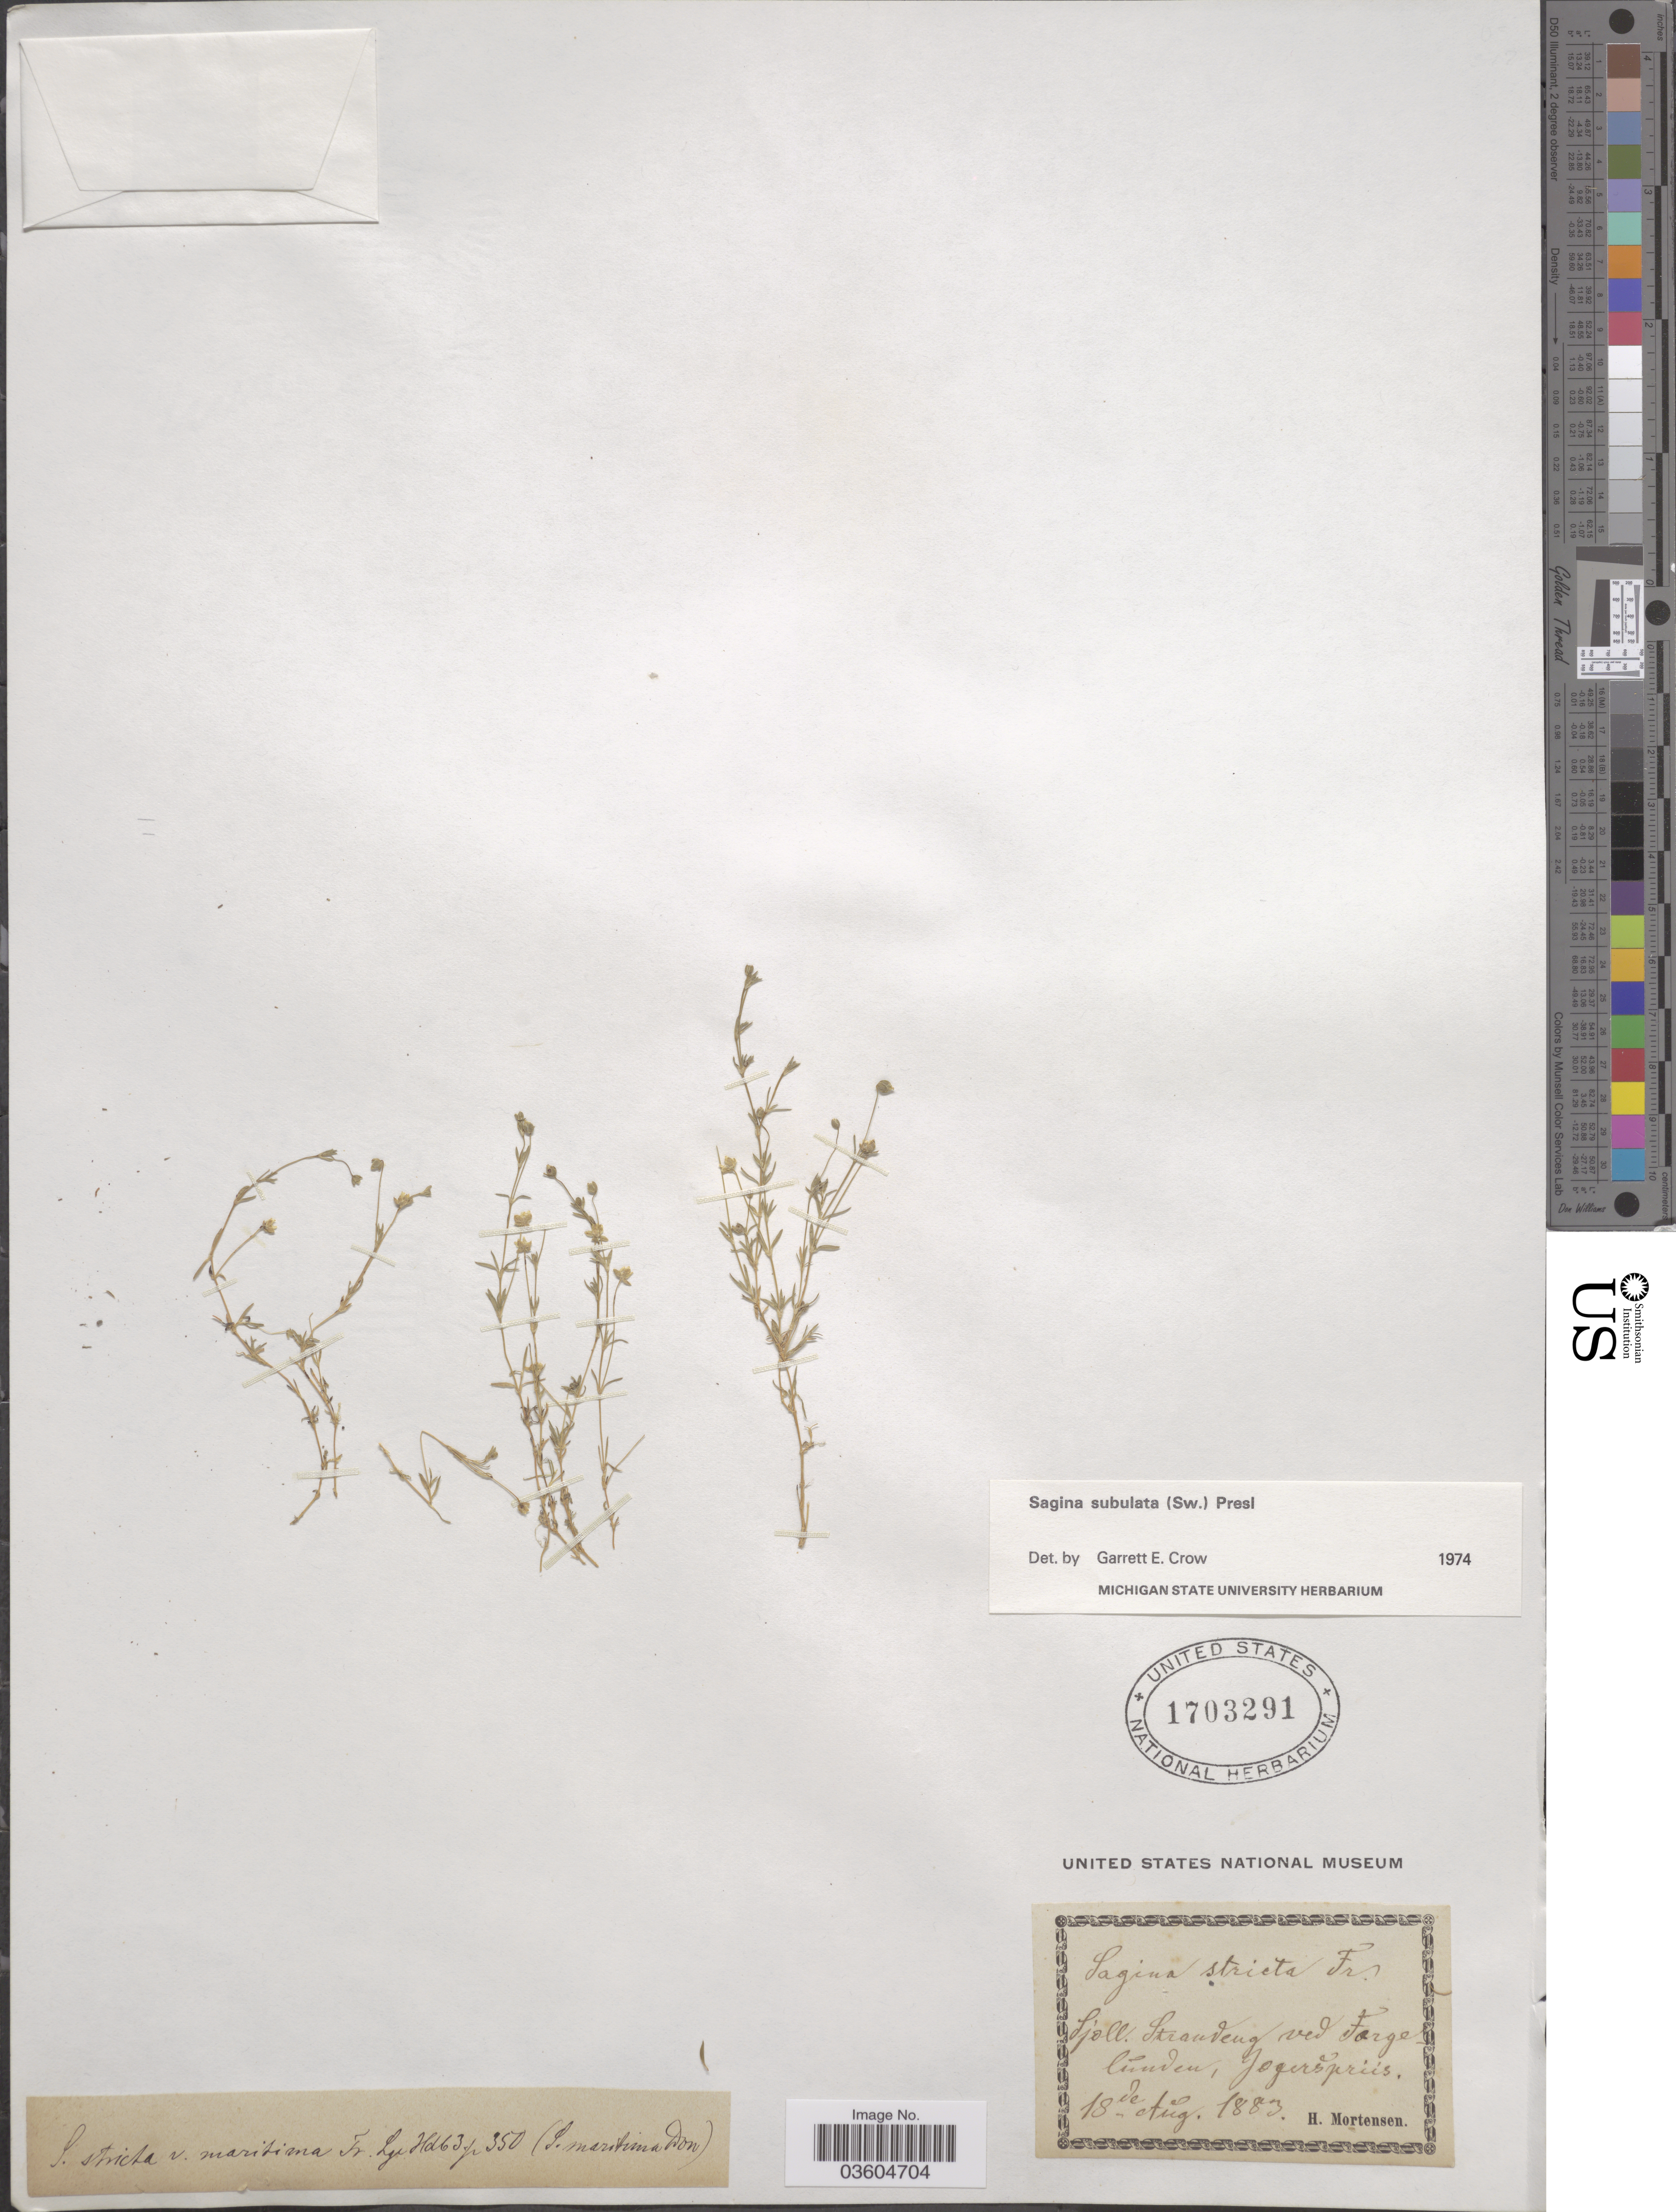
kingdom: Plantae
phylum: Tracheophyta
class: Magnoliopsida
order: Caryophyllales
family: Caryophyllaceae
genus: Sagina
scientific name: Sagina subulata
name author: (Sw.) C. Presl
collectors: H. Mortensen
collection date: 1883-08-18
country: Denmark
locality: Sjoll. Strandeng ved Færgelunden, Jægerspris.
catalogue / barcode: US 1703291